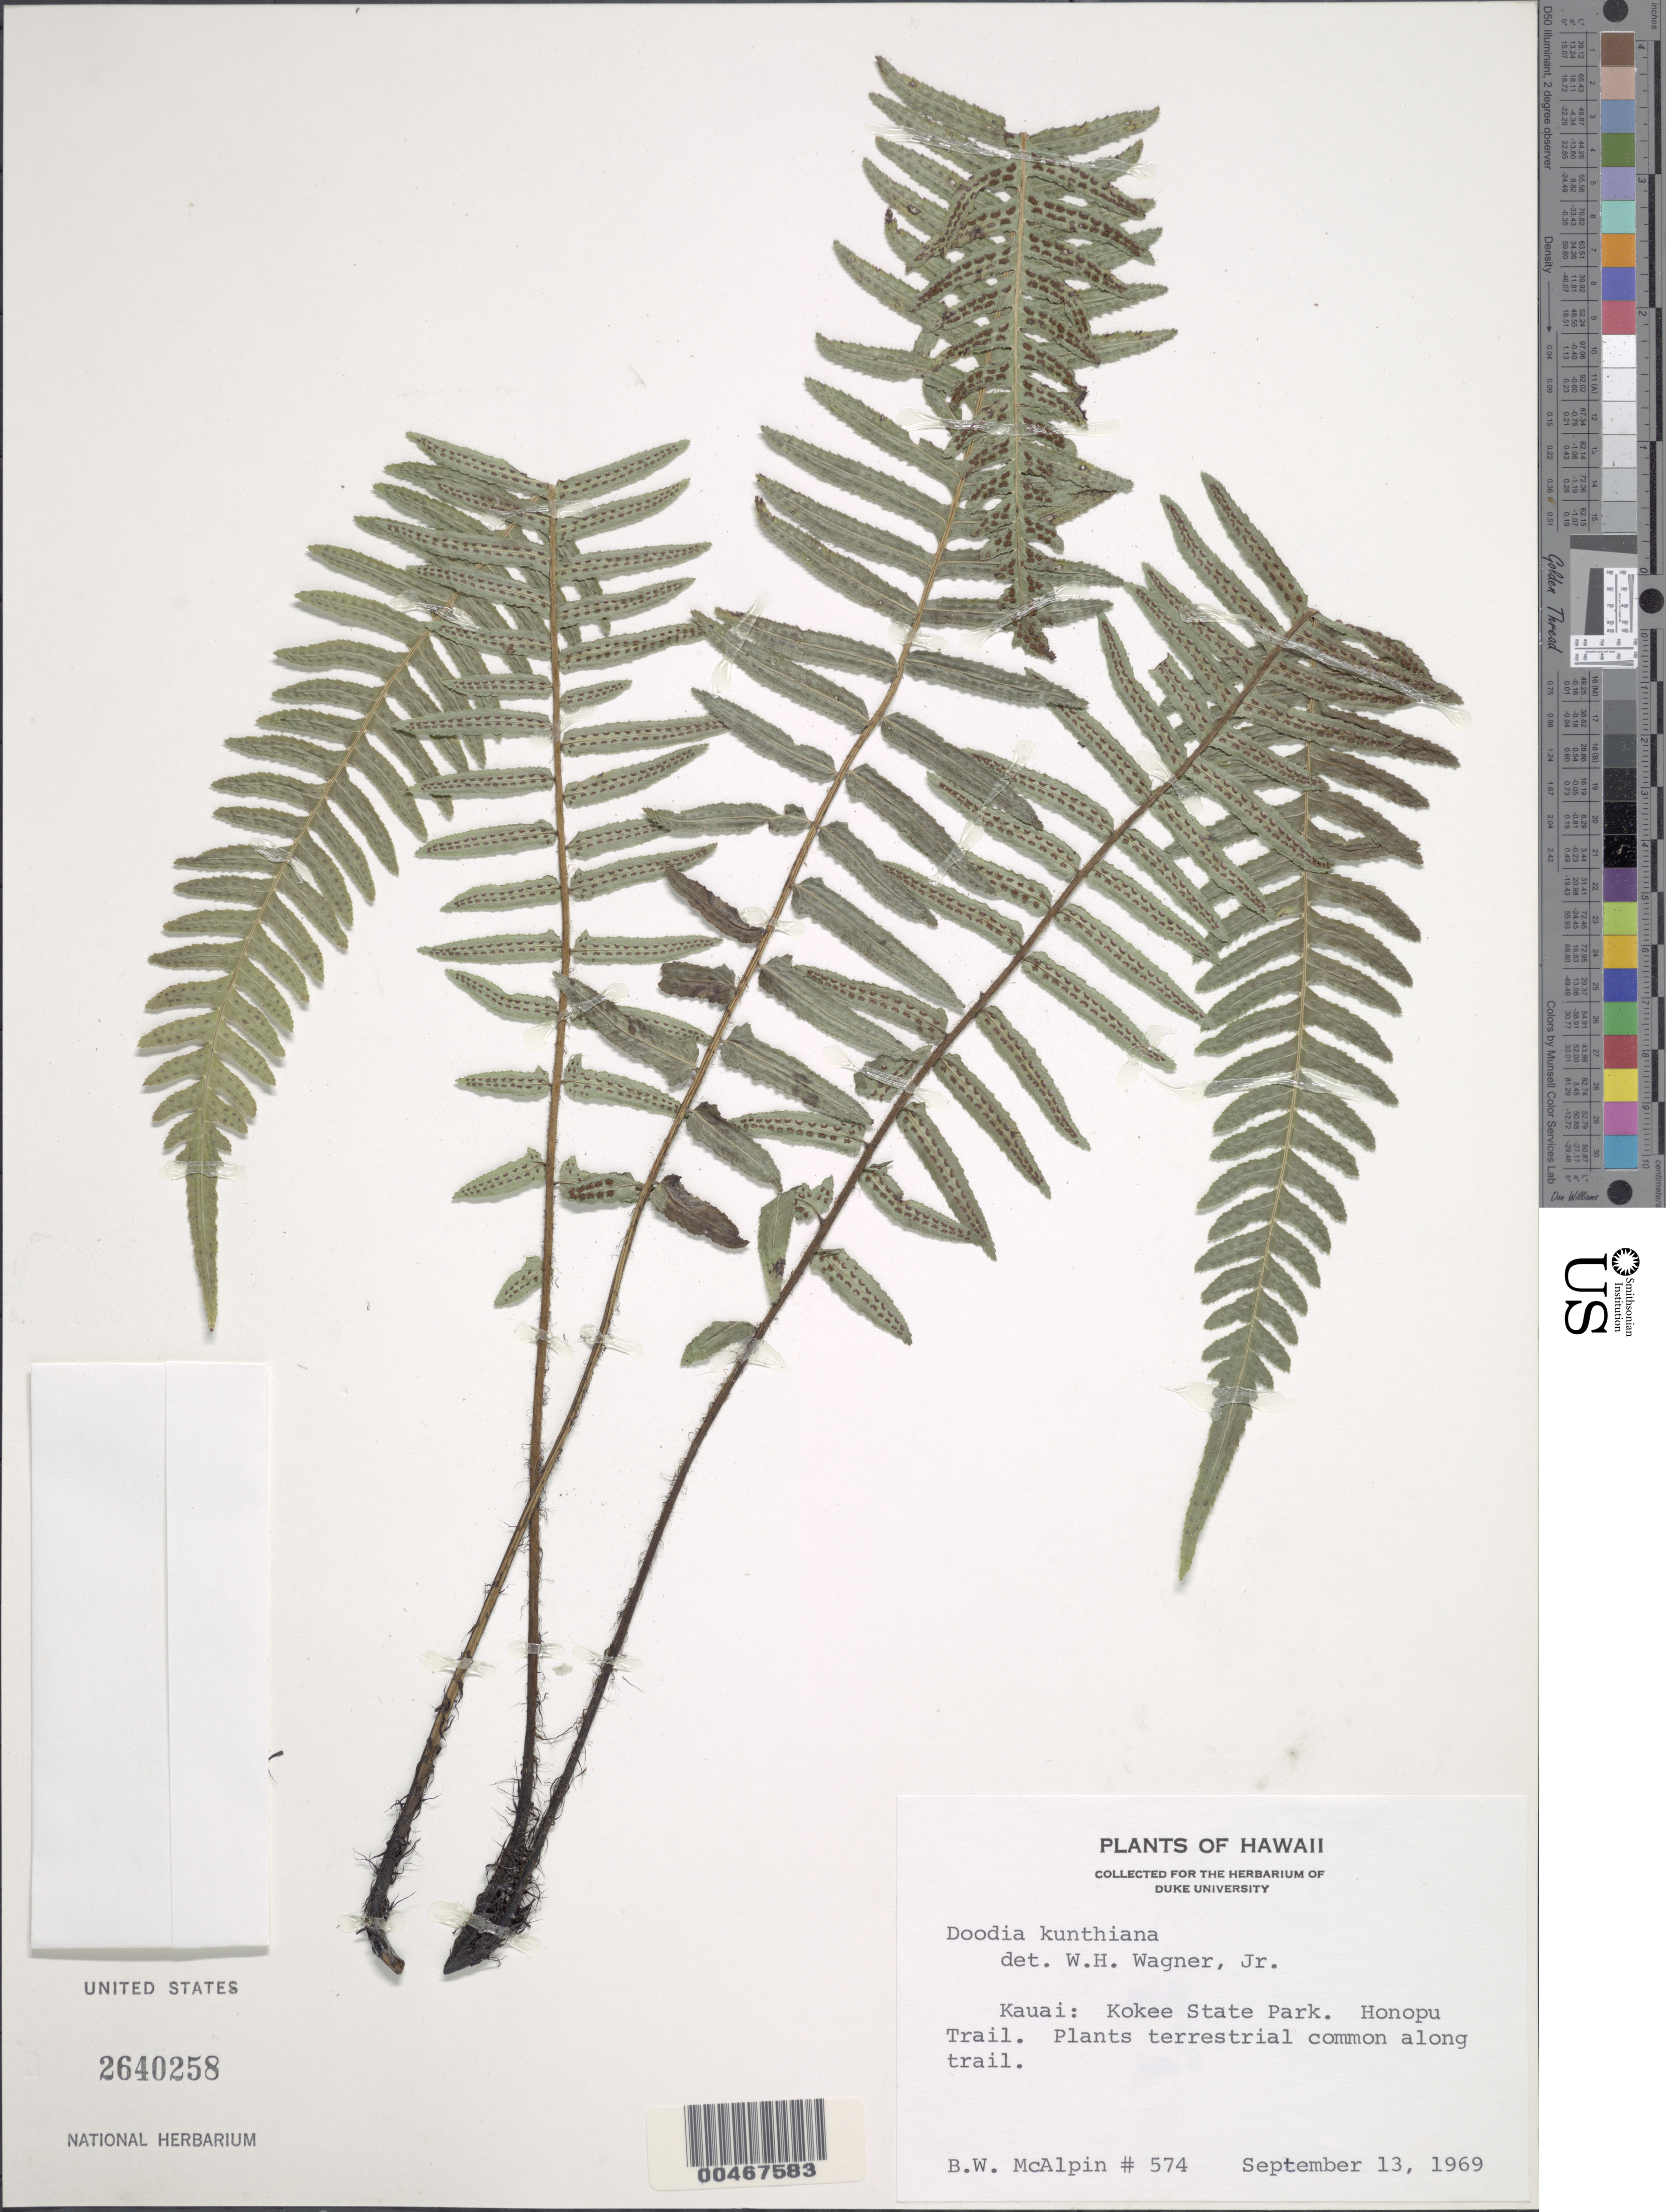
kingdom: Plantae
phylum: Tracheophyta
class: Polypodiopsida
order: Polypodiales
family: Blechnaceae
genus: Doodia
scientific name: Doodia kunthiana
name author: Gaudich.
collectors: B. McAlpine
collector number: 574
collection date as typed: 13 Sep 1969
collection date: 1969-09-13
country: United States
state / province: Hawaii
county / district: Kauai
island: Kaua'i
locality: Kokee State Park, Honopu Trail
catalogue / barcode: US 2640258